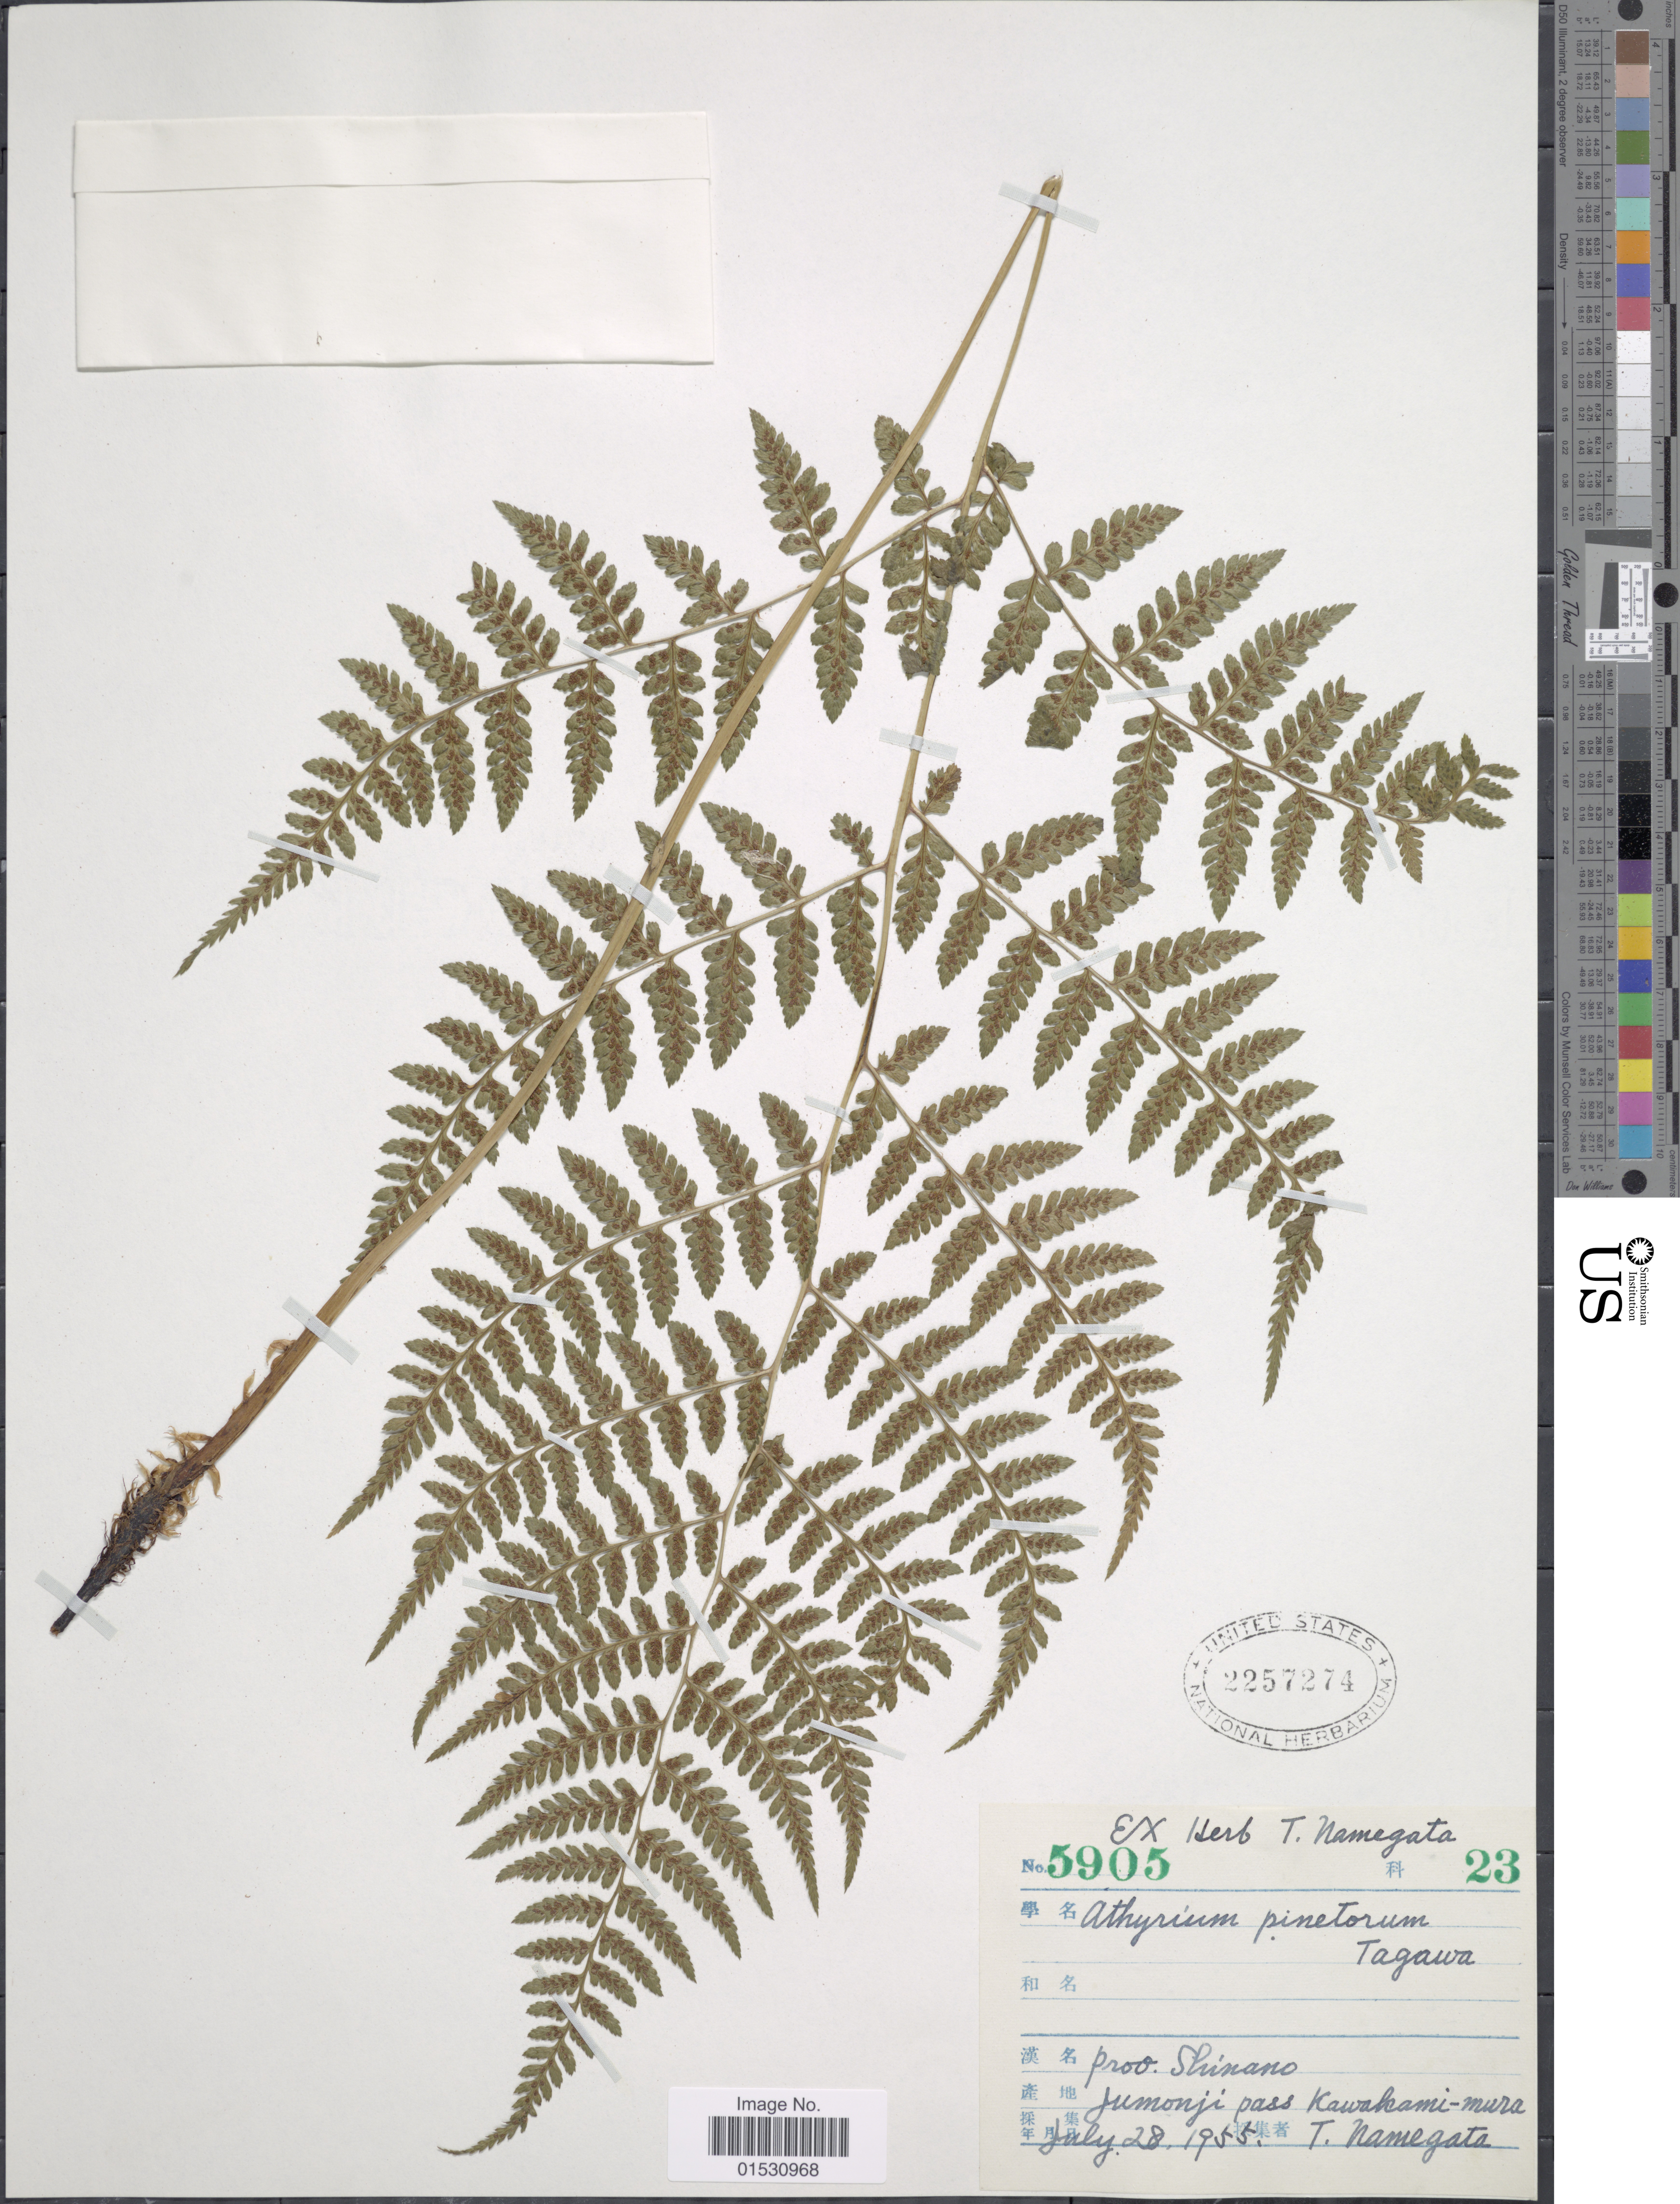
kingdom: Plantae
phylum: Tracheophyta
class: Polypodiopsida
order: Polypodiales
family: Athyriaceae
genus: Athyrium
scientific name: Athyrium pinetorum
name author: Tagawa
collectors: T. Namegata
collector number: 5905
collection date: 1955-07-28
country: Japan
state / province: Simane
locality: Prov. Shimano. Jumonji pass Kawakami-mura.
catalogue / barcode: US 2257274